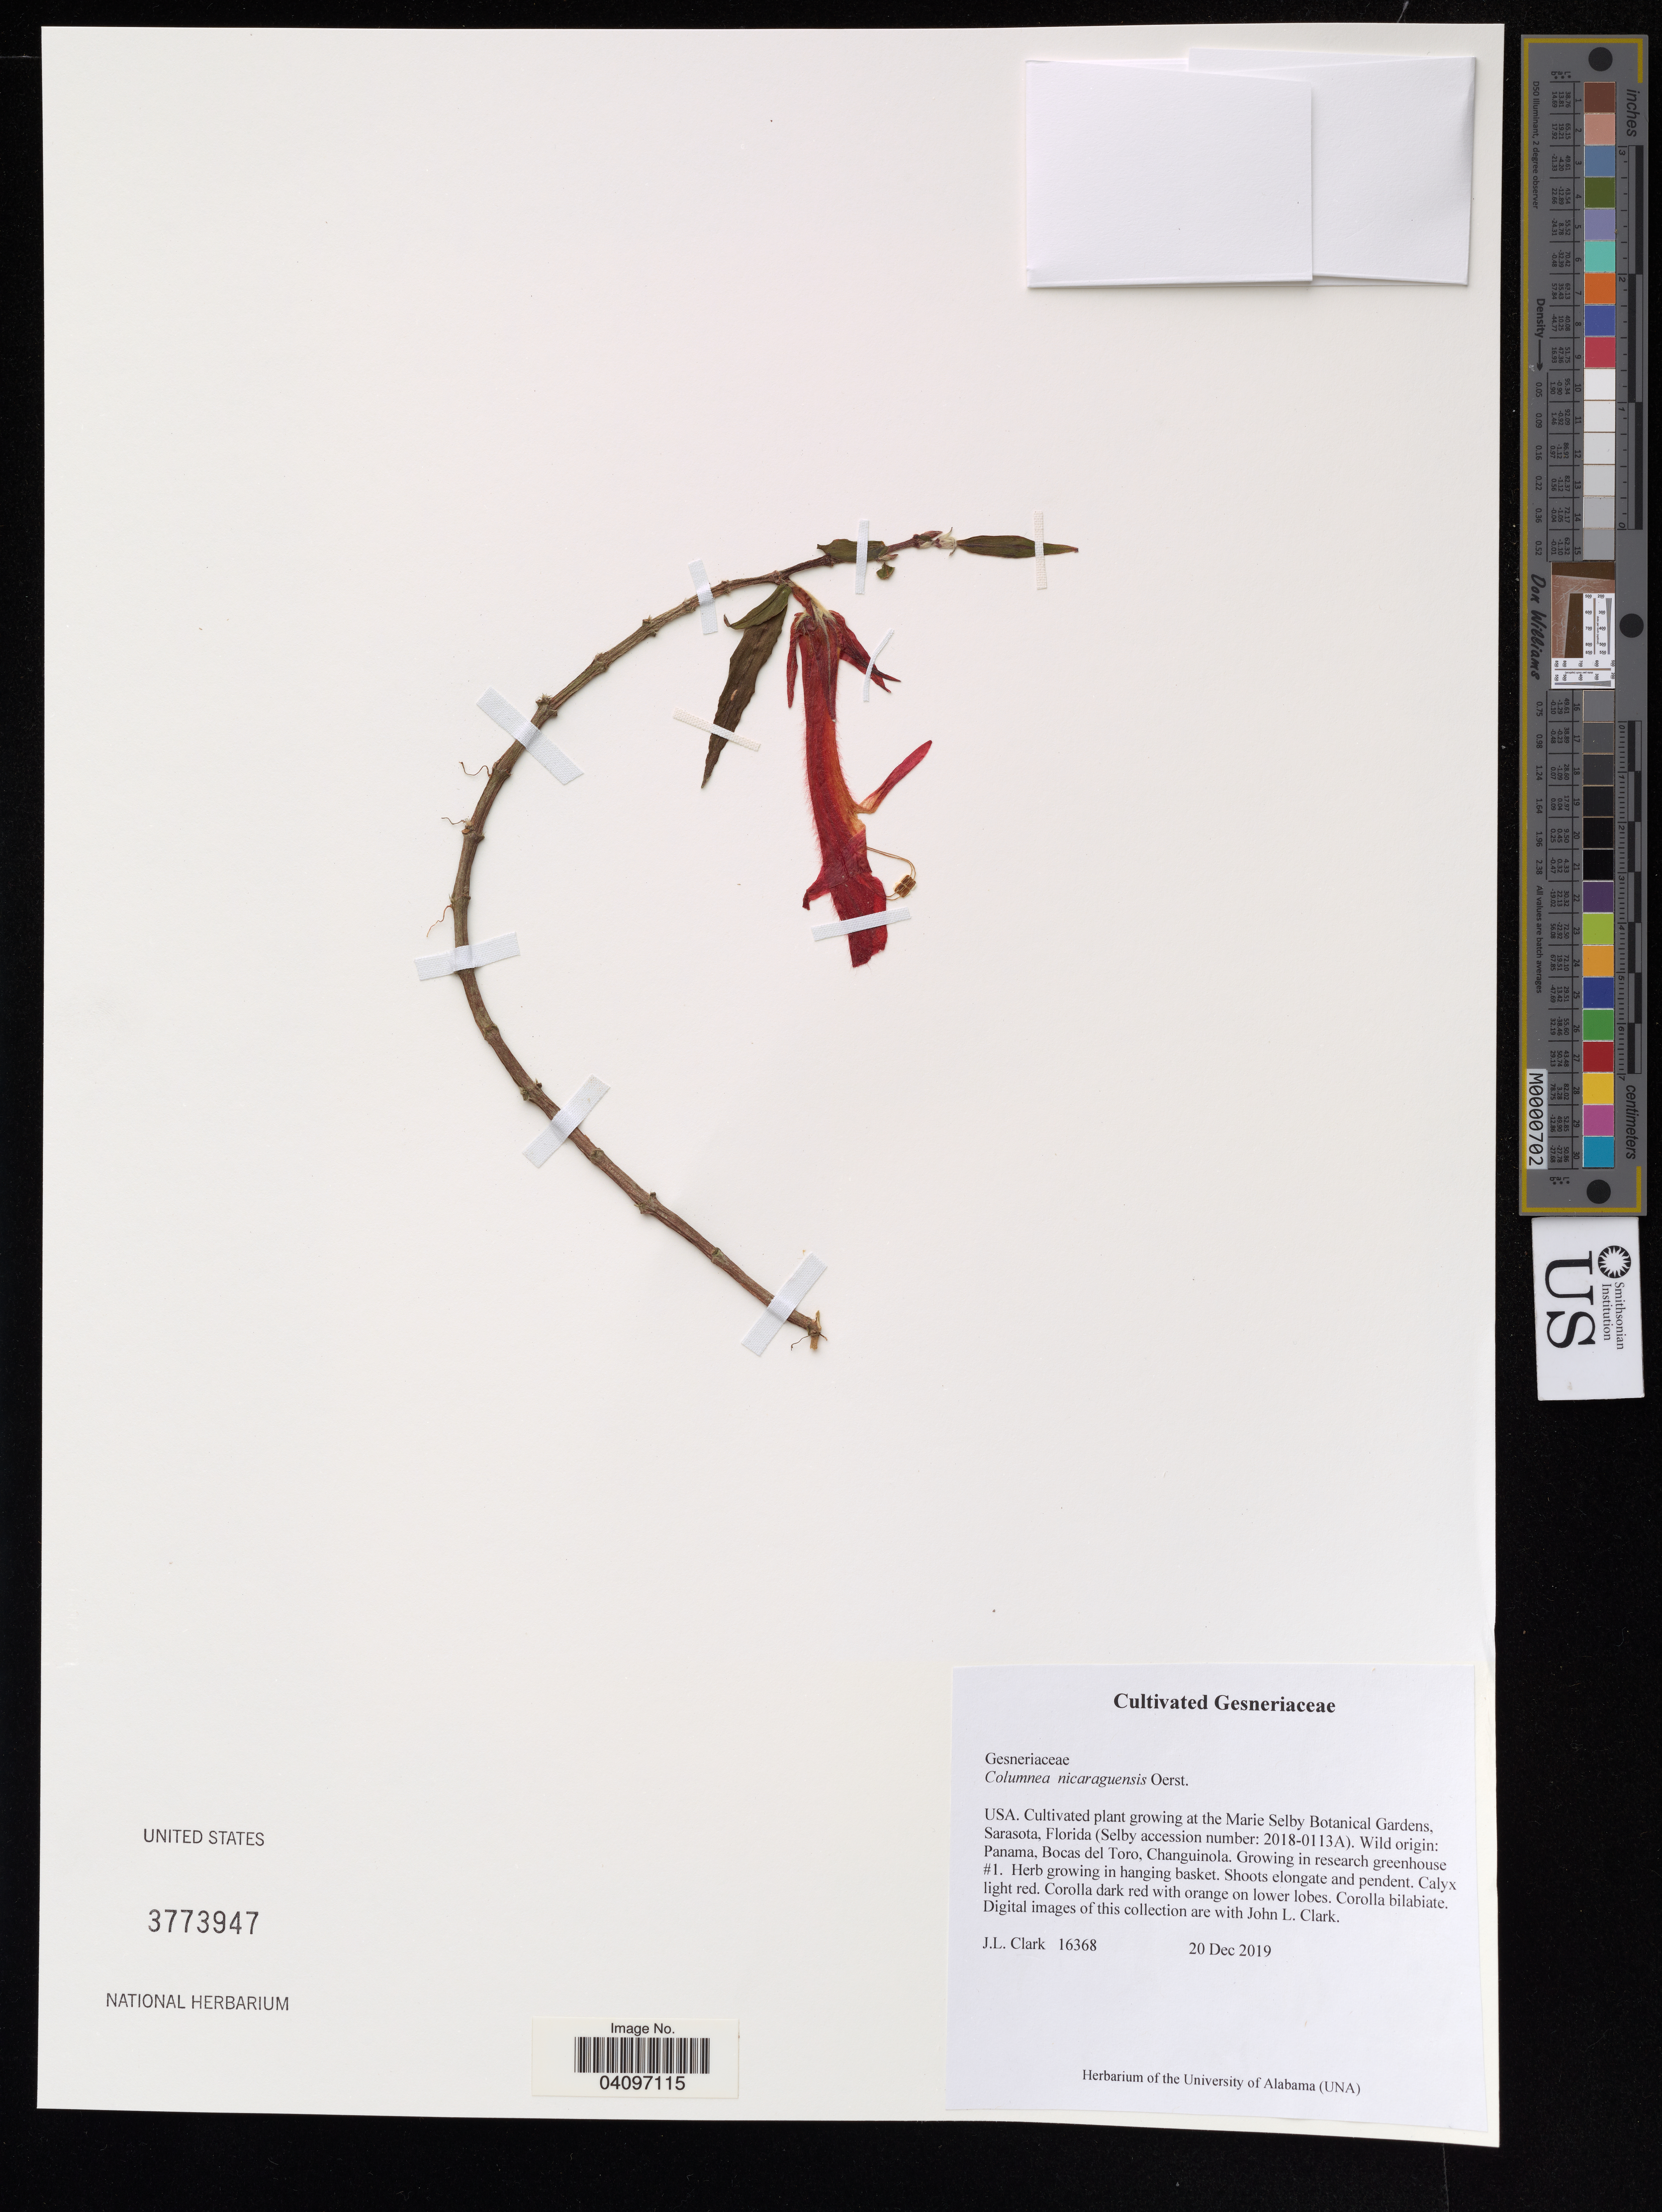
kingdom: Plantae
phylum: Tracheophyta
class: Magnoliopsida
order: Lamiales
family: Gesneriaceae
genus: Columnea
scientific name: Columnea nicaraguensis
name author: Oerst.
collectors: J. Clark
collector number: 16368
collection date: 2019-12-20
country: United States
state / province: Florida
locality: USA. Cultivated plant growing at the Marie Selby Botanical Gardens, Sarasota, Florida. Wild origin: Panama, Bocas del Toro, Changuinola. Growing in research greenhouse #1.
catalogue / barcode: US 3773947